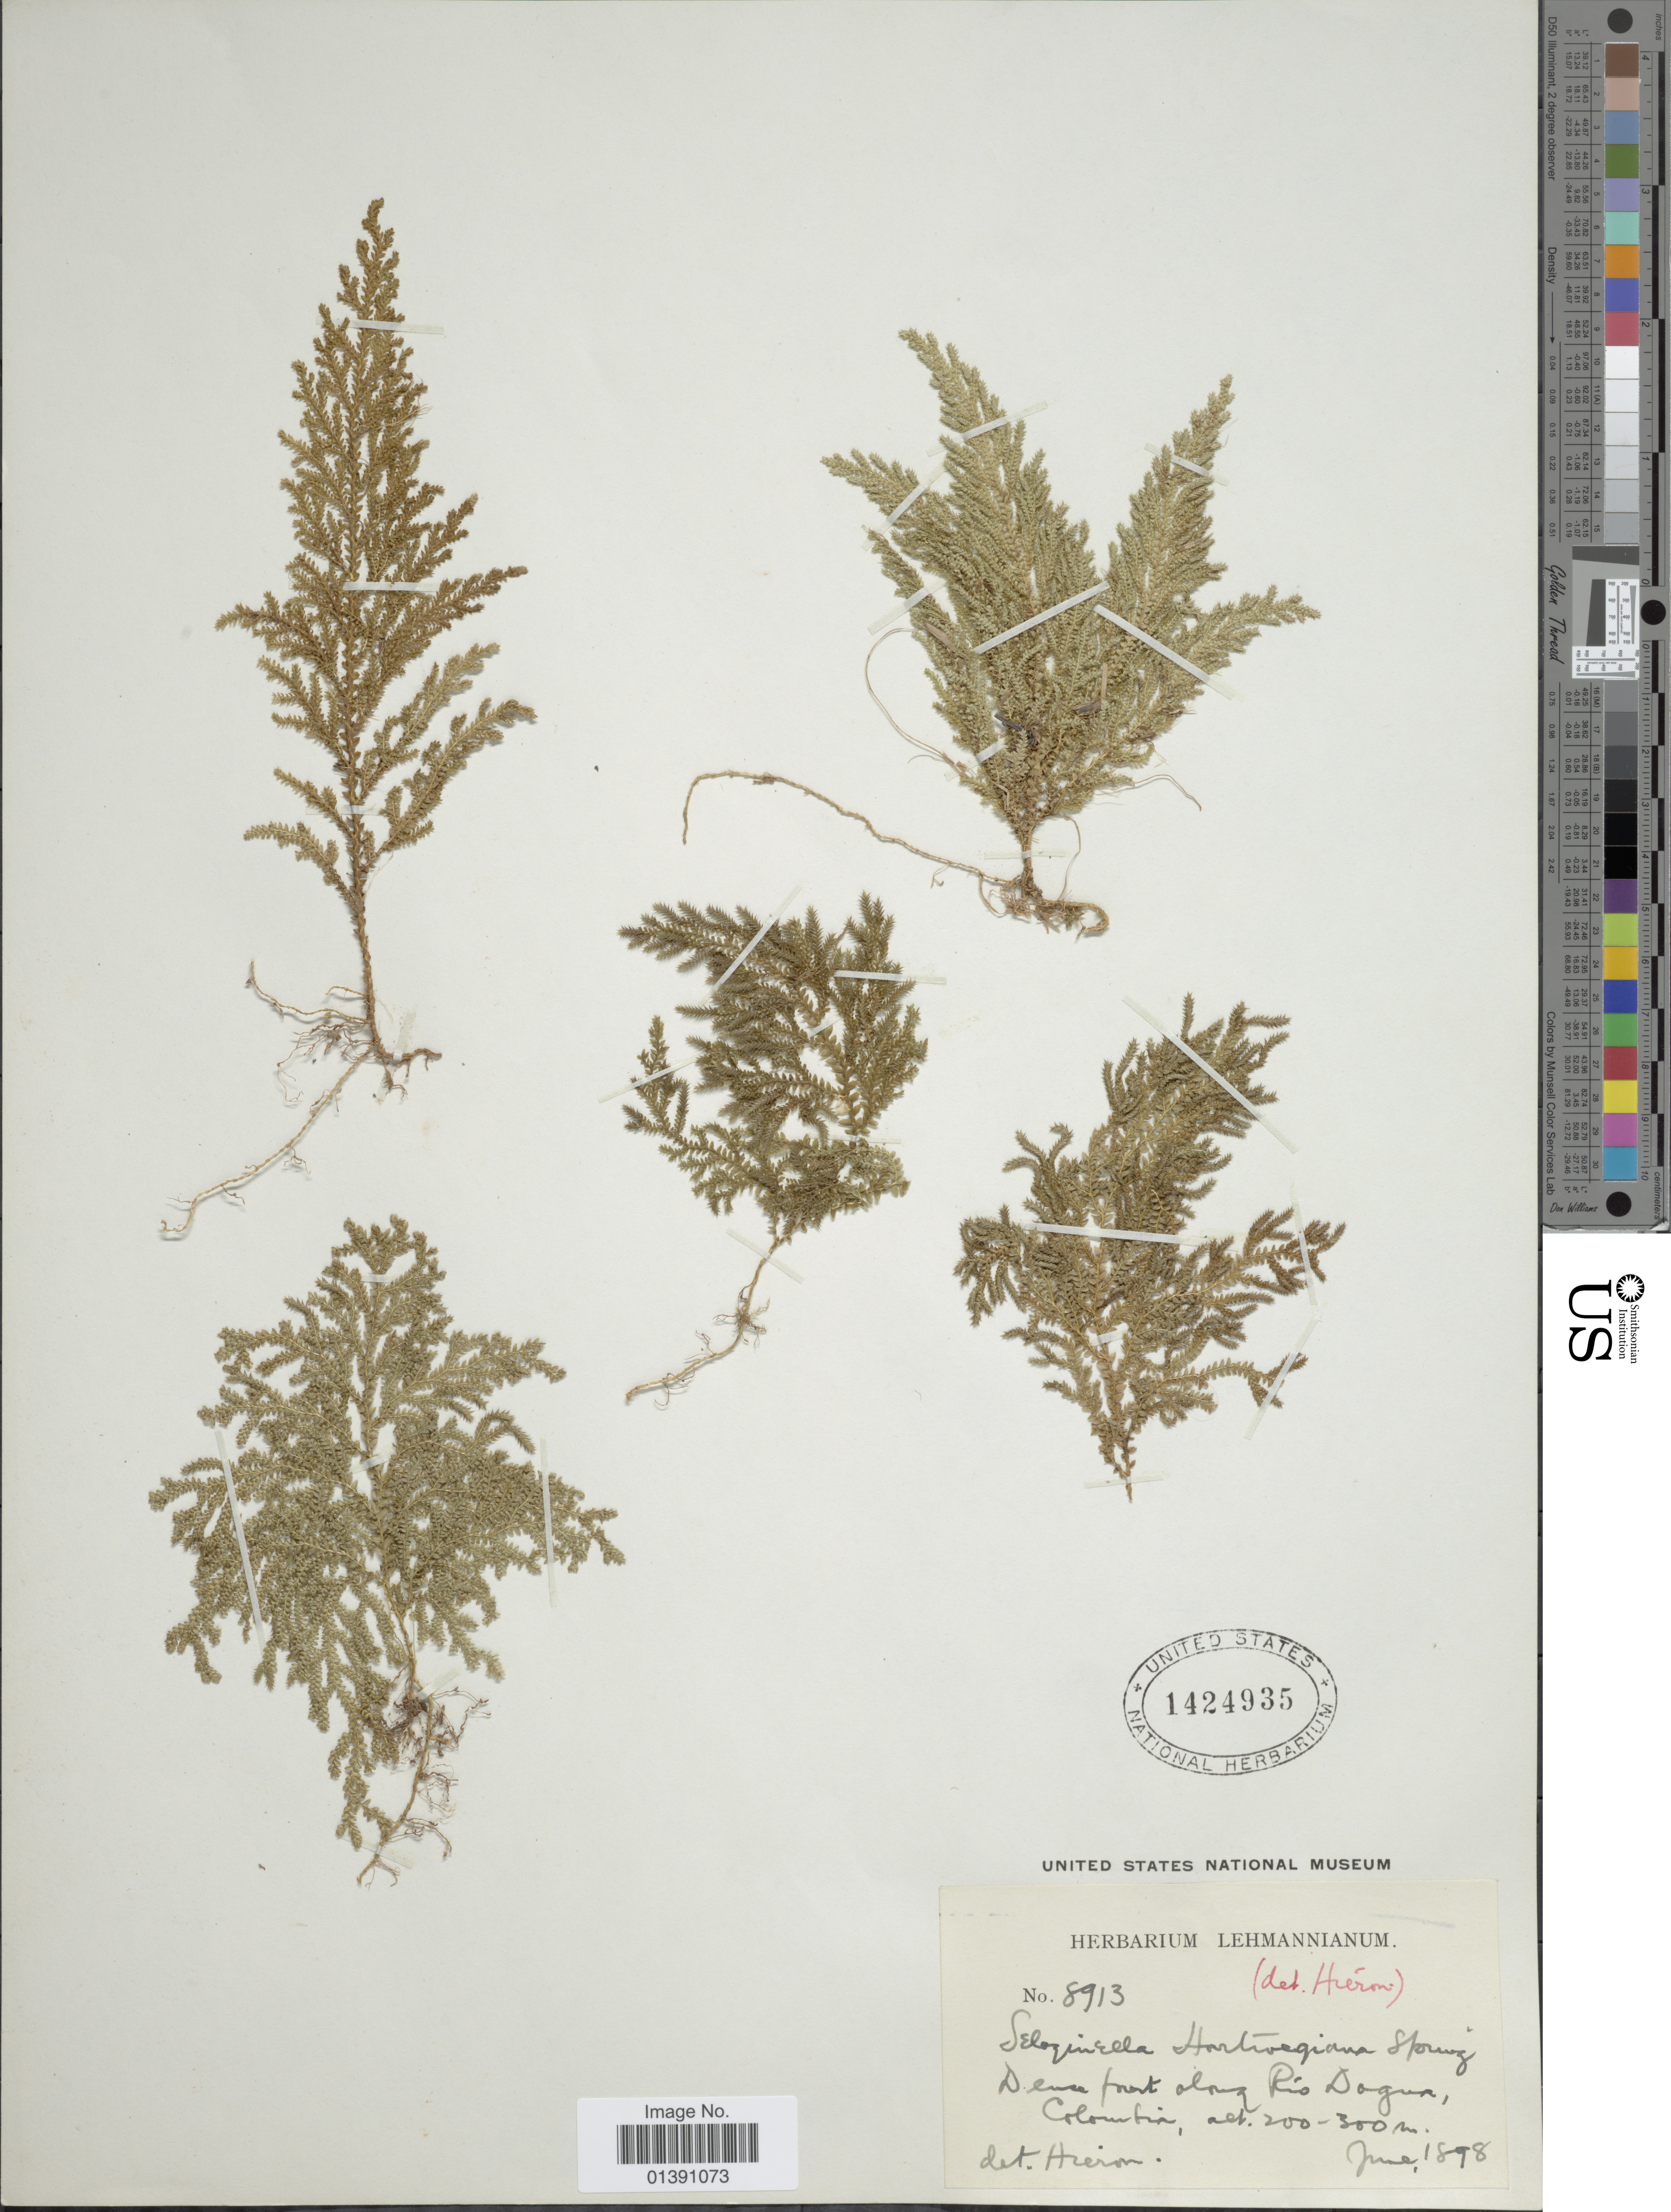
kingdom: Plantae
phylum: Tracheophyta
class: Lycopodiopsida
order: Selaginellales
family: Selaginellaceae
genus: Selaginella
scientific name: Selaginella hartwegiana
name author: Spring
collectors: ex herb. Lehmannianum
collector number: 8913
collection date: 1898-06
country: Colombia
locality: along Rio Dagua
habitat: Dense forest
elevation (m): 200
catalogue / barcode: US 1424935